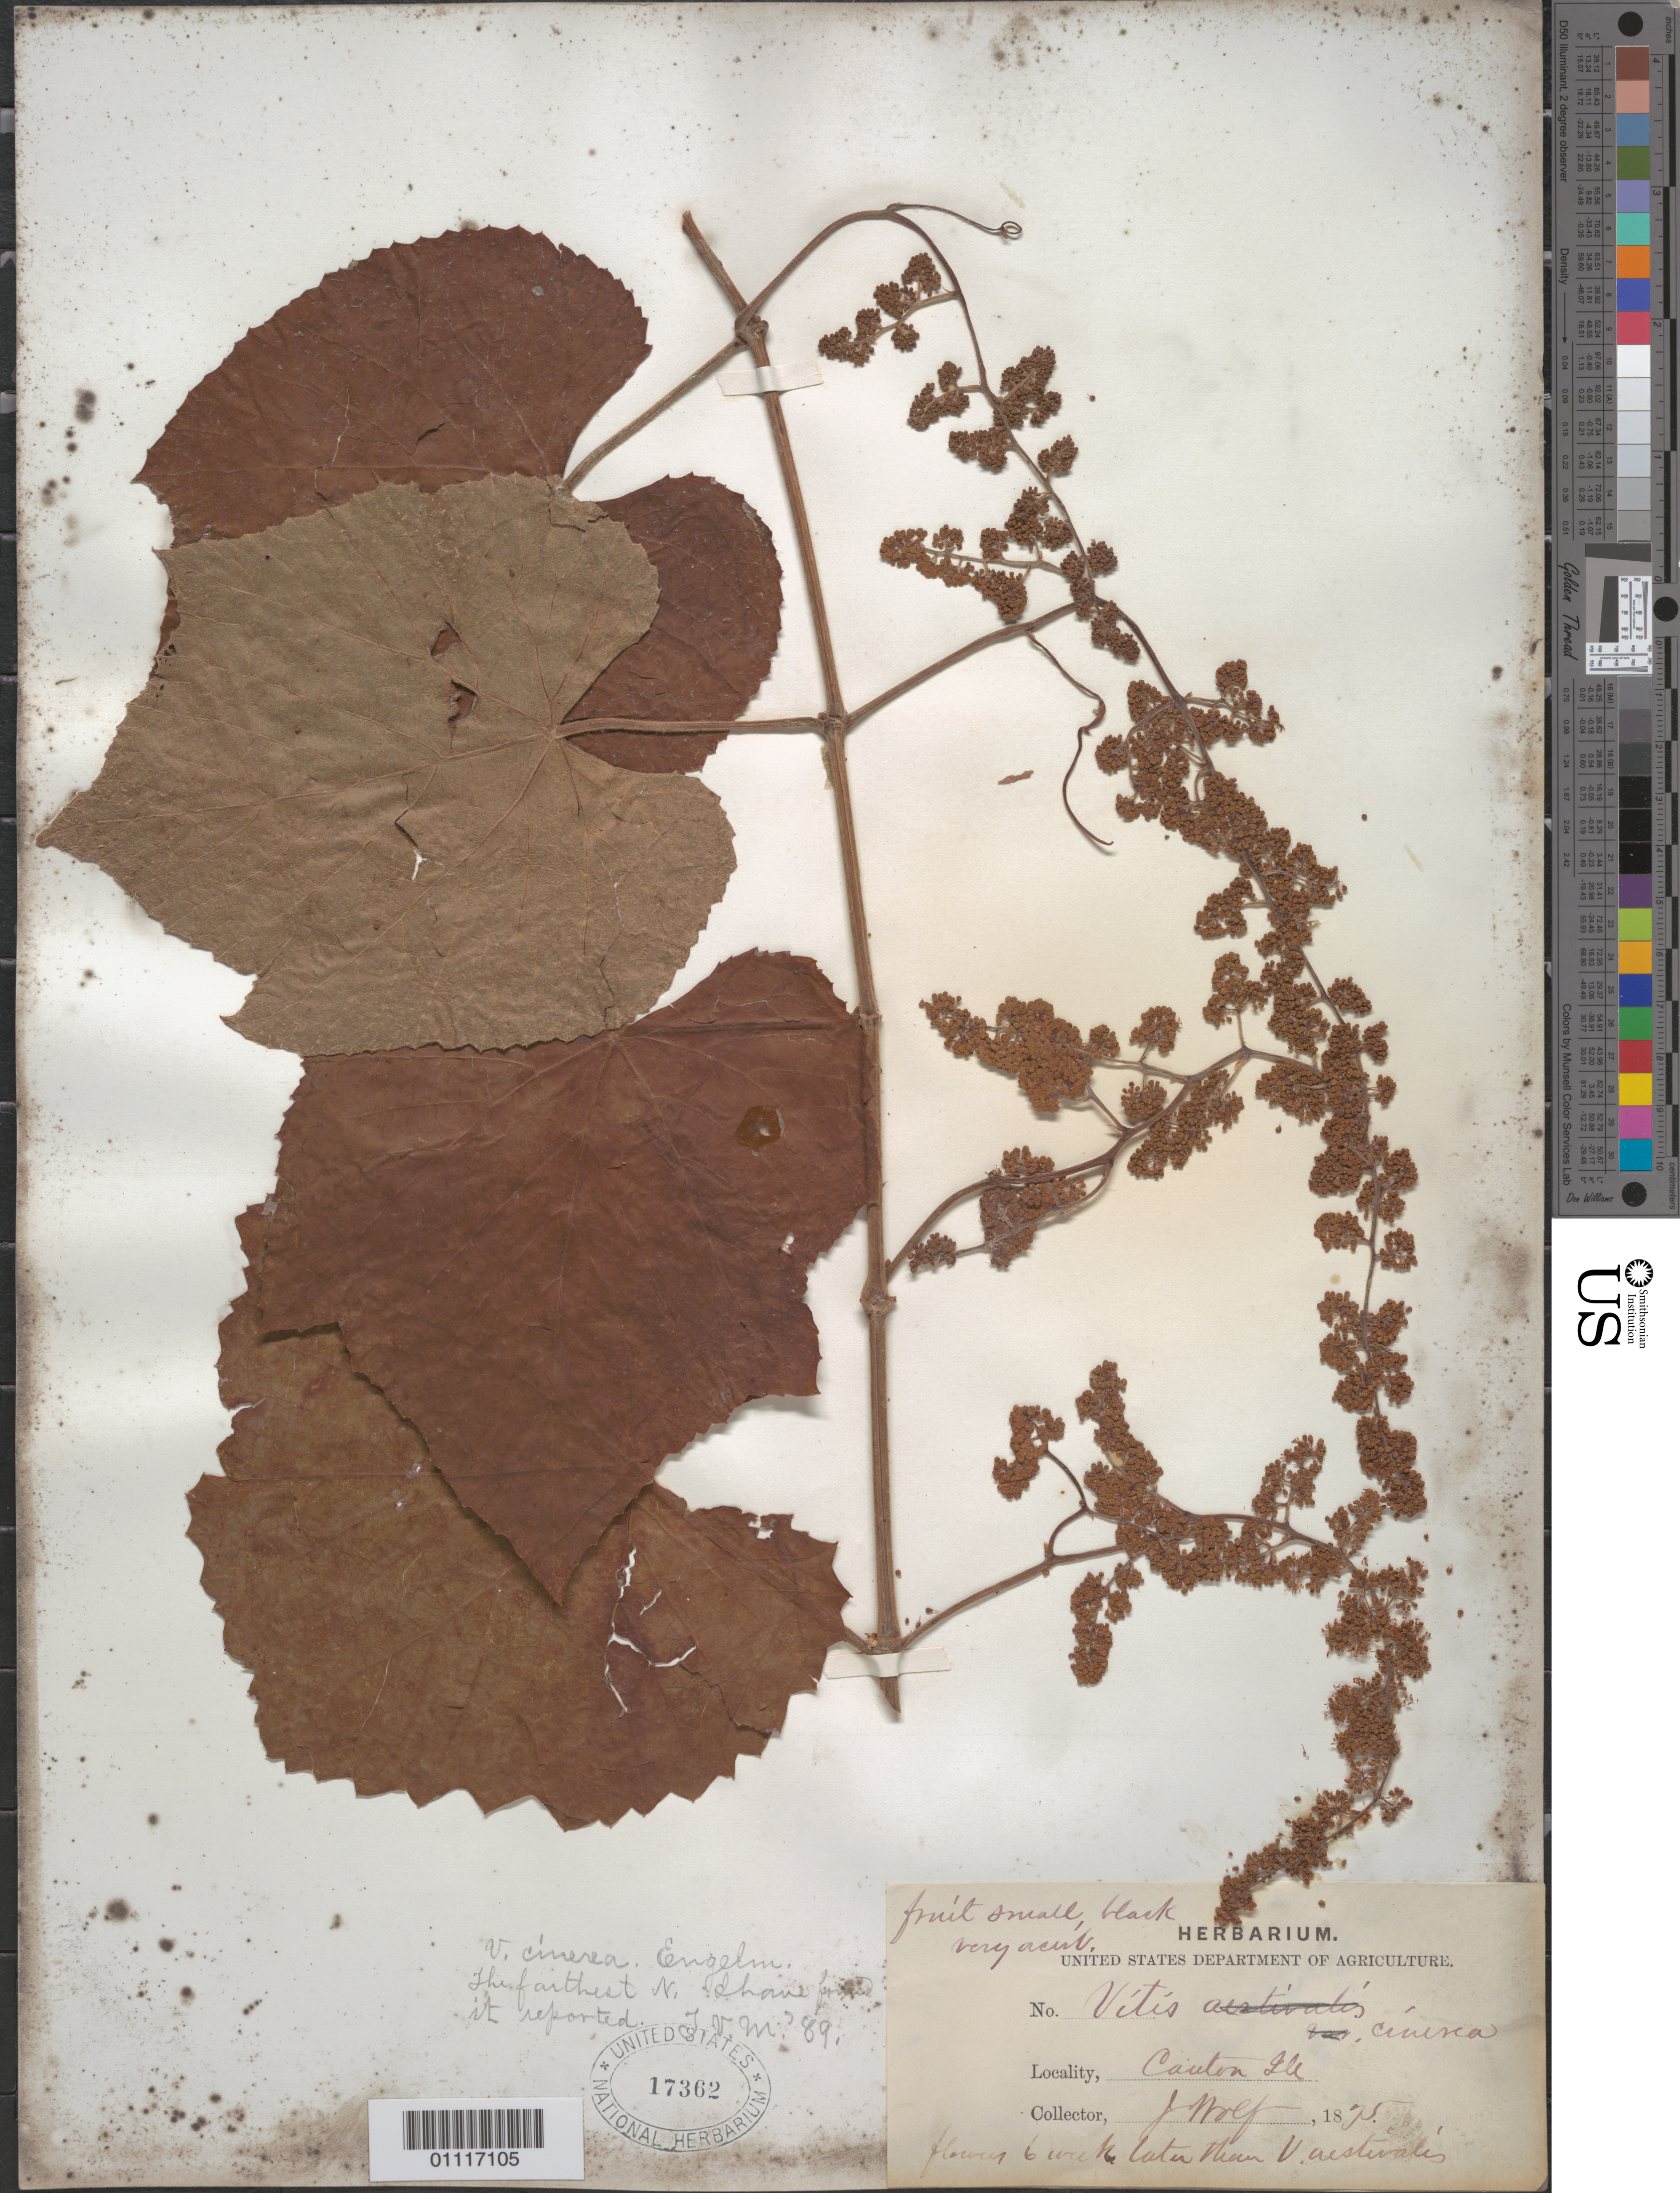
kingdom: Plantae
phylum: Tracheophyta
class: Magnoliopsida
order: Vitales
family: Vitaceae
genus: Vitis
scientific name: Vitis cinerea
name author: (Engelm.) Millardet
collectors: J. Wolf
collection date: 1875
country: United States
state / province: Illinois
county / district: Fulton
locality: Canton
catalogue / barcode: US 17362